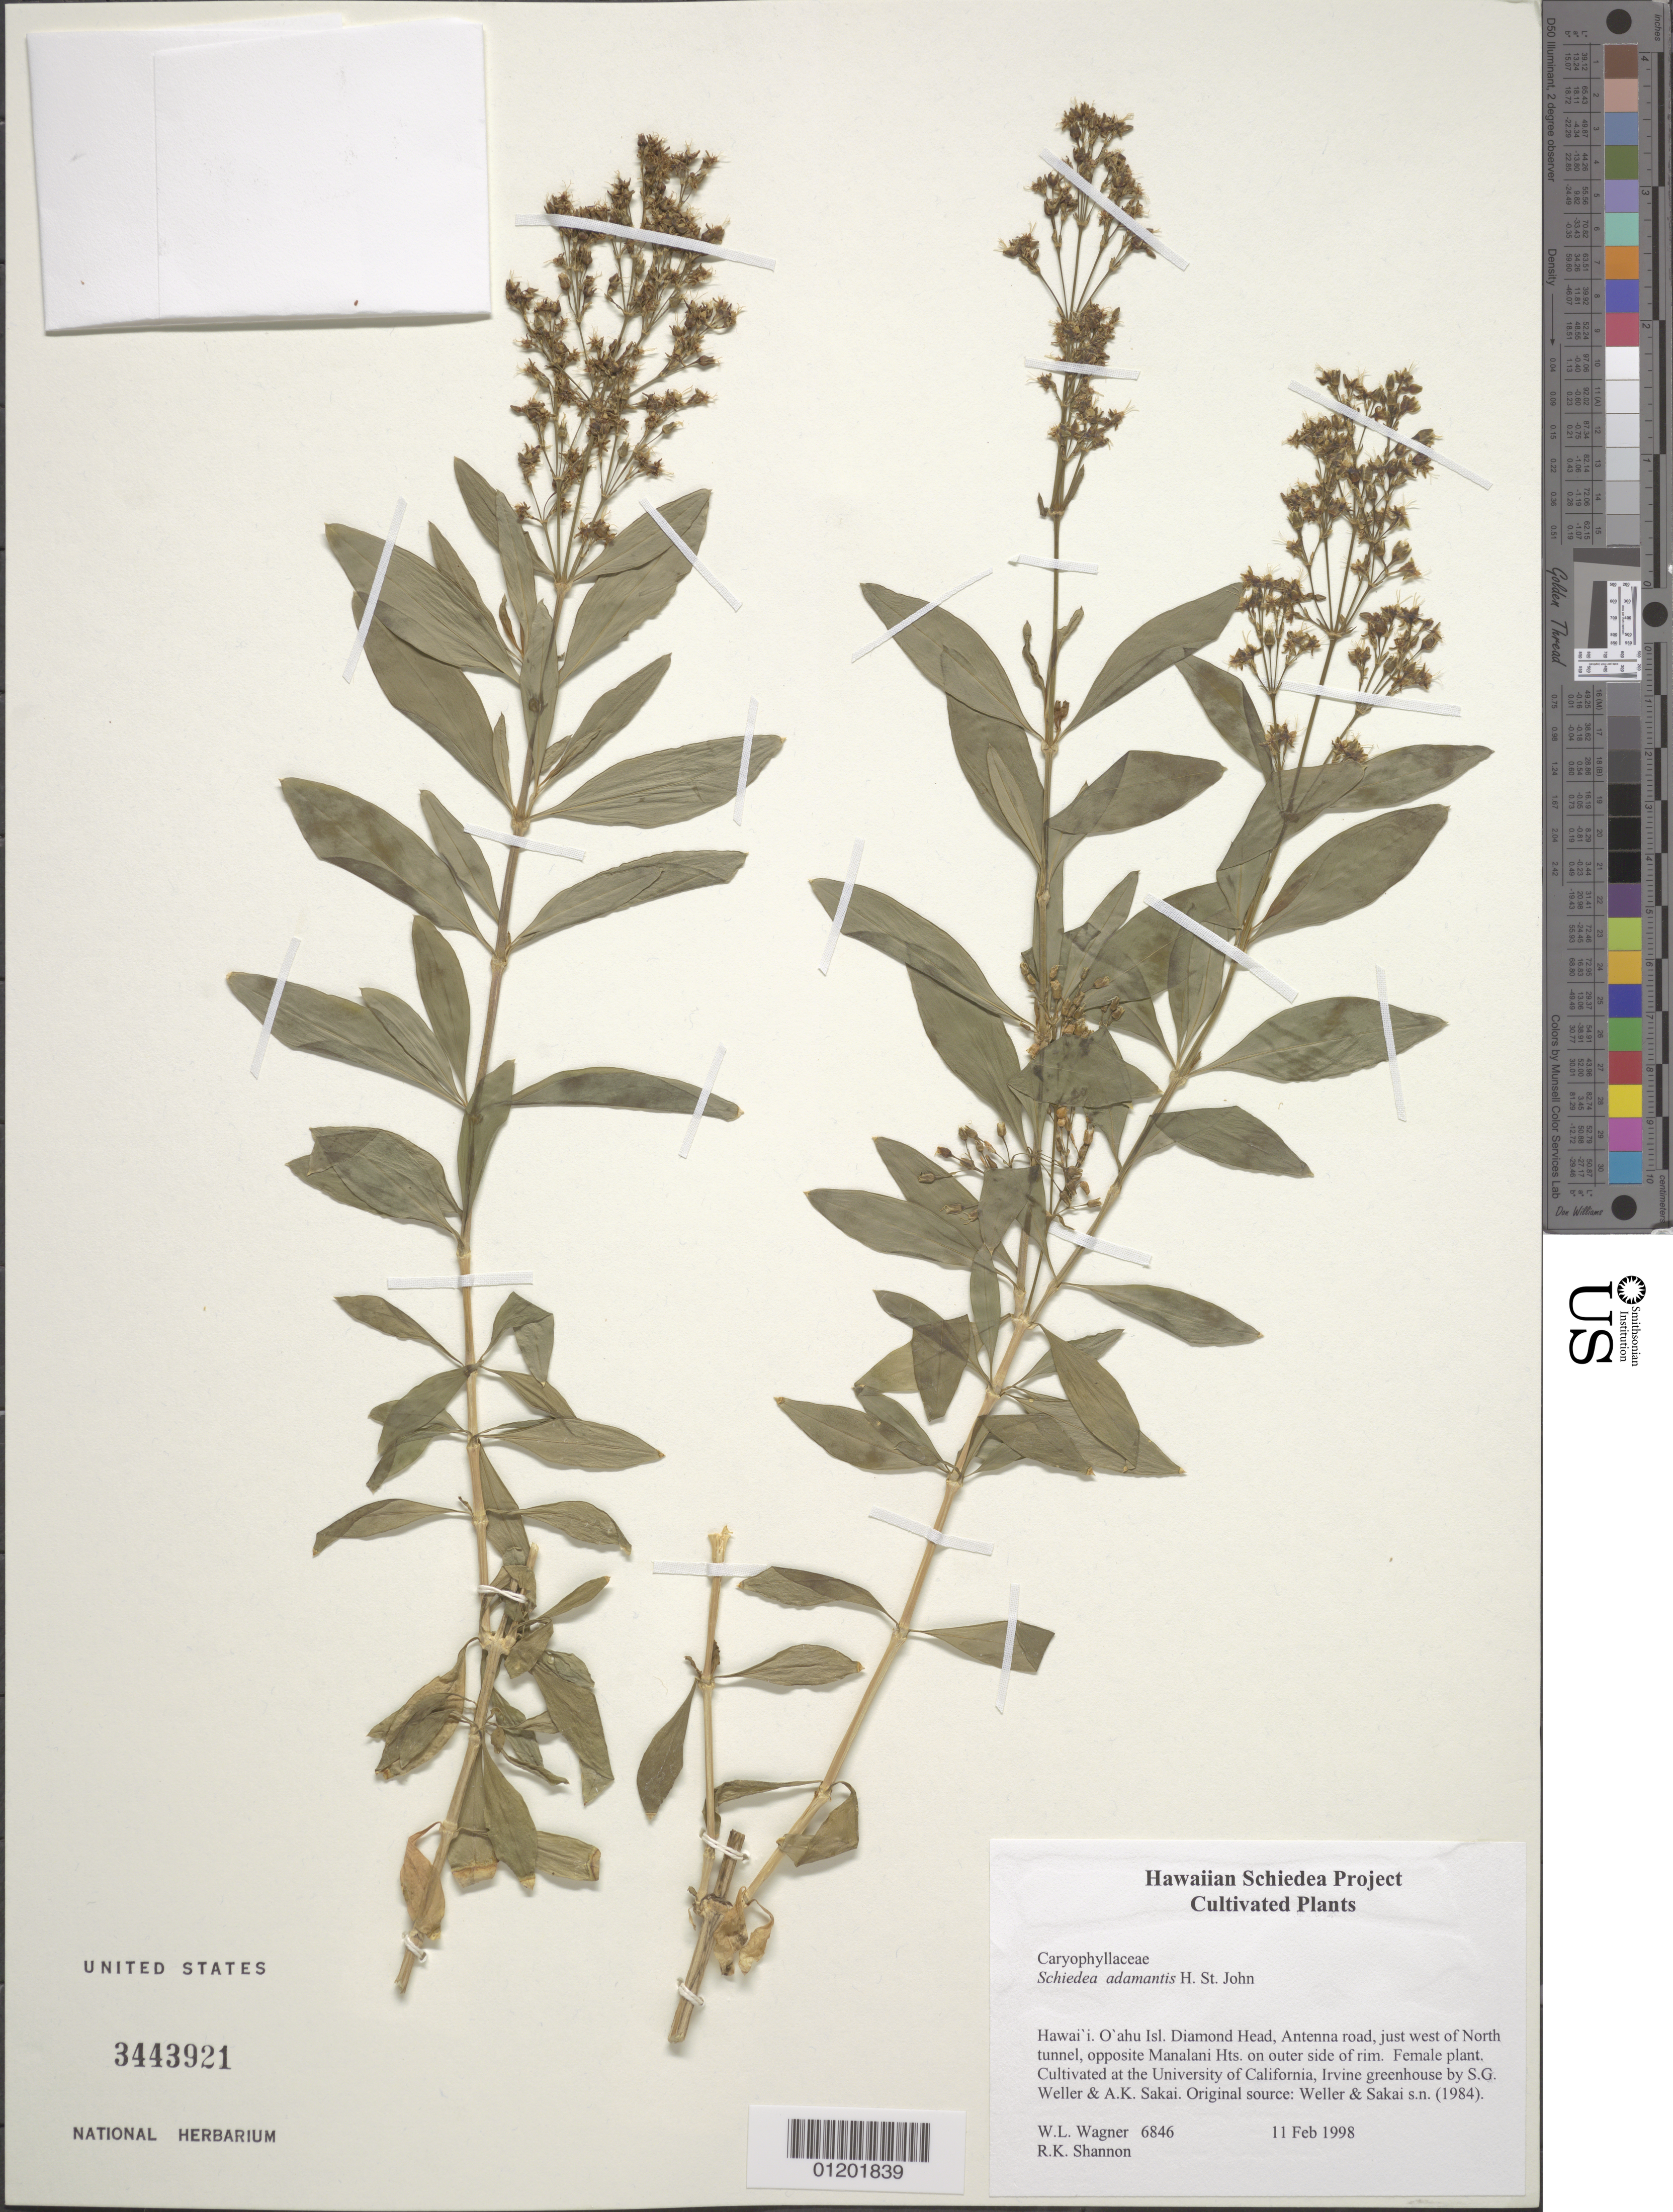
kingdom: Plantae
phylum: Tracheophyta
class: Magnoliopsida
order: Caryophyllales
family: Caryophyllaceae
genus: Schiedea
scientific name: Schiedea adamantis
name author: H. St. John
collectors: W. L. Wagner & R. Shannon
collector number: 6846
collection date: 1998-02-11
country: United States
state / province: California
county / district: Orange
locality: University of California, Irvine greenhouse.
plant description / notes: Cultivated at the University of California, Irvine greenhouse by S.G. Weller & A.K. Sakai. Original source: Weller & Sakai s.n., 1984.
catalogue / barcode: US 3443921